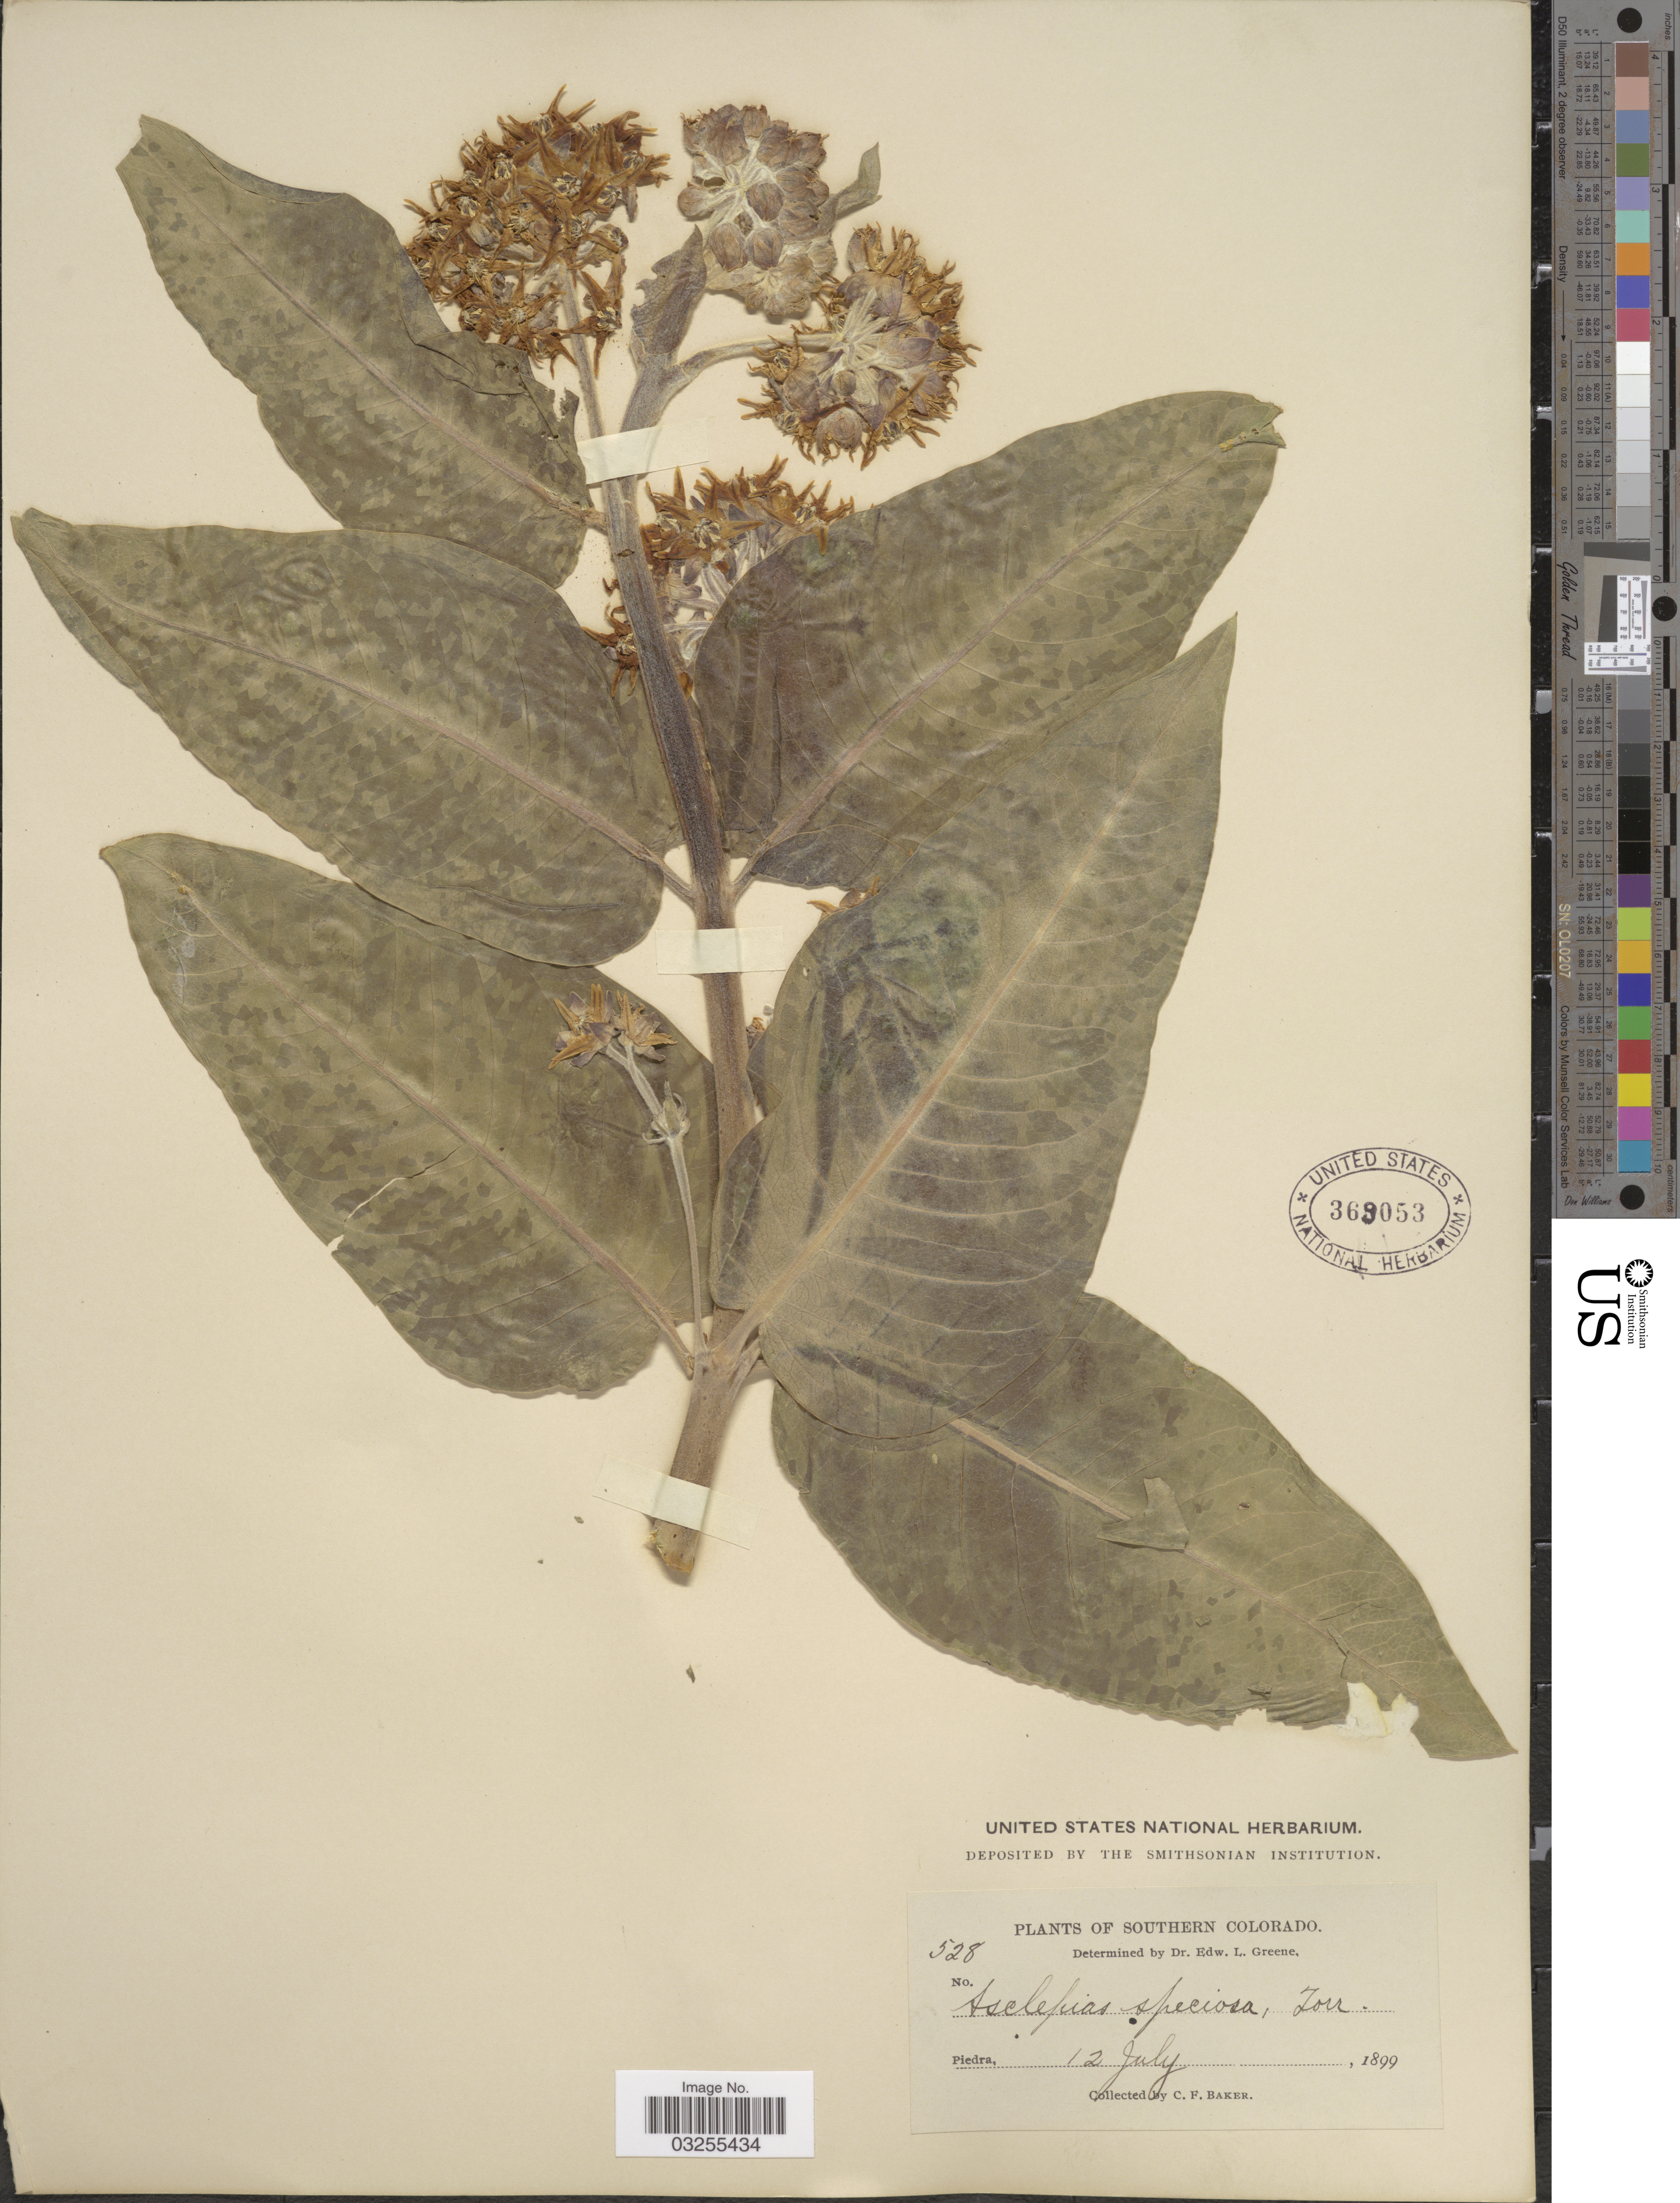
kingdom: Plantae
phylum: Tracheophyta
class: Magnoliopsida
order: Gentianales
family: Apocynaceae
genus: Asclepias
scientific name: Asclepias speciosa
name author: Torr.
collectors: C. F. Baker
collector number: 528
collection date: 1899-07-12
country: United States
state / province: Colorado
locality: Southern Colorado.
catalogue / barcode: US 369053